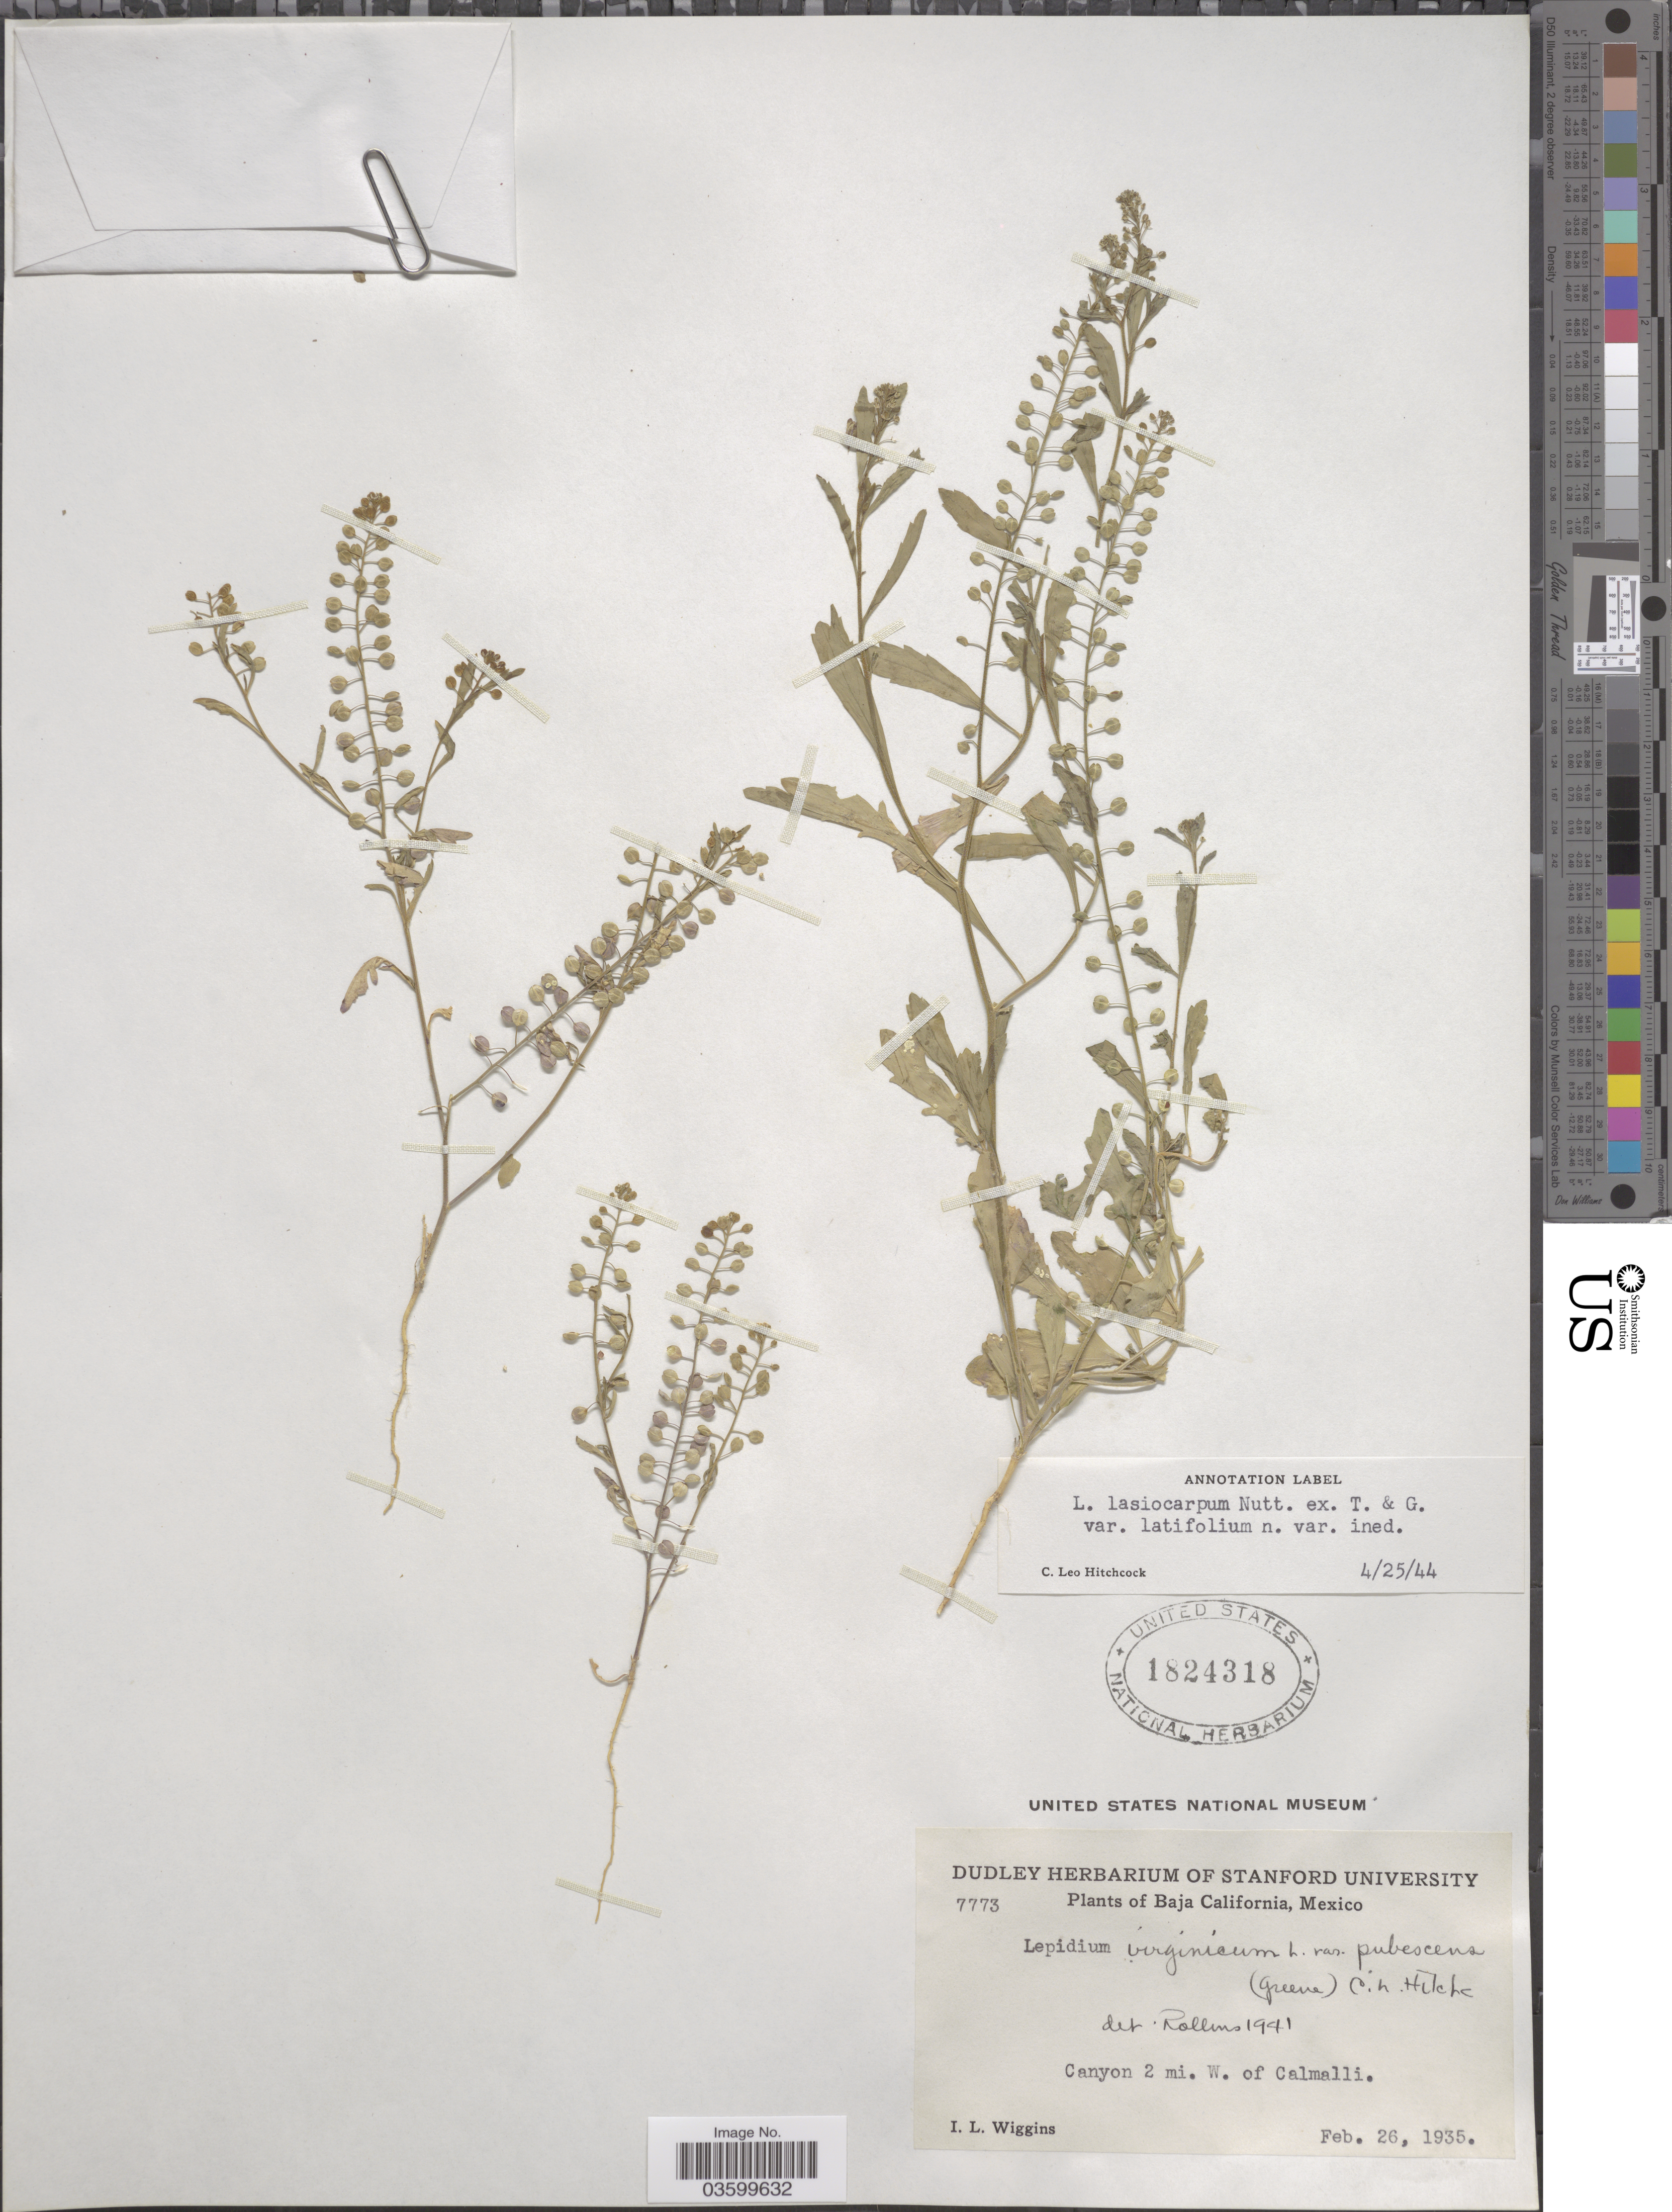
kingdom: Plantae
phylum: Tracheophyta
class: Magnoliopsida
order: Brassicales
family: Brassicaceae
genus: Lepidium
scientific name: Lepidium lasiocarpum var. latifolium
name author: C.L. Hitchc.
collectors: I. L. Wiggins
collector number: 7773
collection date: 1935-02-26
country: Mexico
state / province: Baja California Norte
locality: Canyon 2 mi. W. of Calmalli.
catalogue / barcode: US 1824318